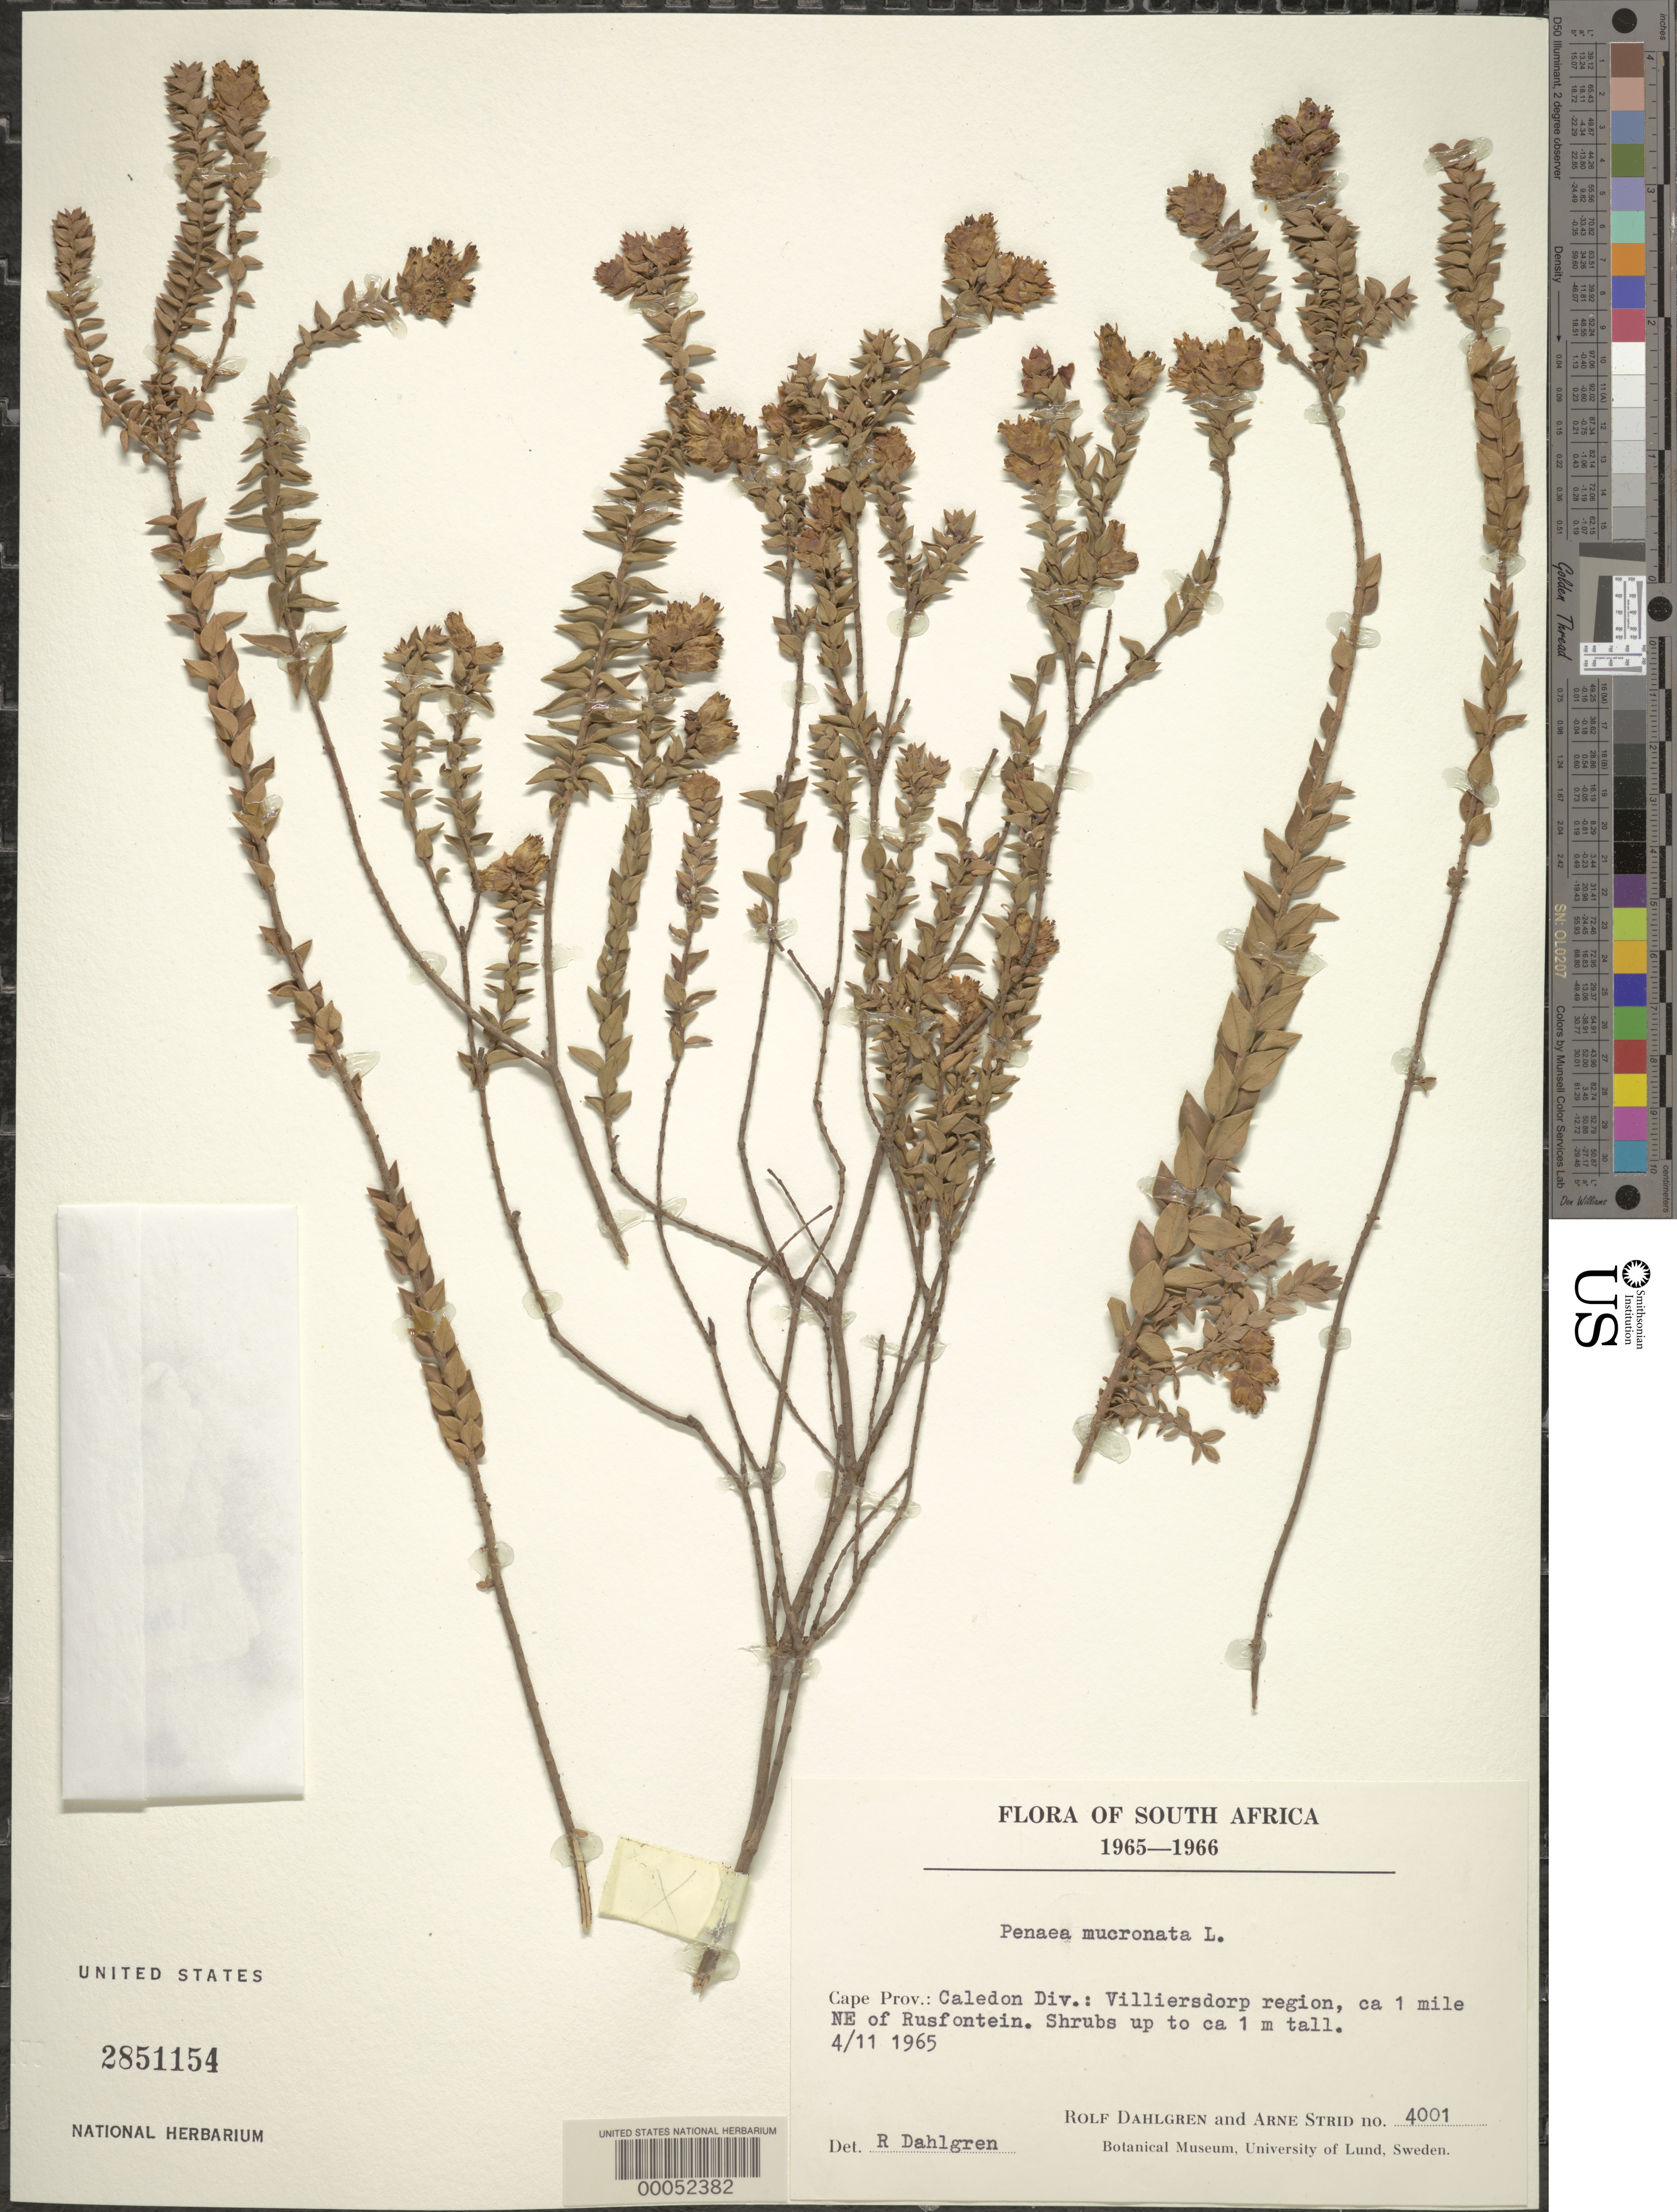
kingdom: Plantae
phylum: Tracheophyta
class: Magnoliopsida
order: Myrtales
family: Penaeaceae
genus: Penaea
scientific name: Penaea mucronata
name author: L.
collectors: R. Dahlgren & A. Strid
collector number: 4001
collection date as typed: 04 Nov 1965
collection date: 1965-11-04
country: South Africa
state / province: Western Cape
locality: Villiersdorp region, ca. 1 mi ne of rusfontein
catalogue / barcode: US 2851154